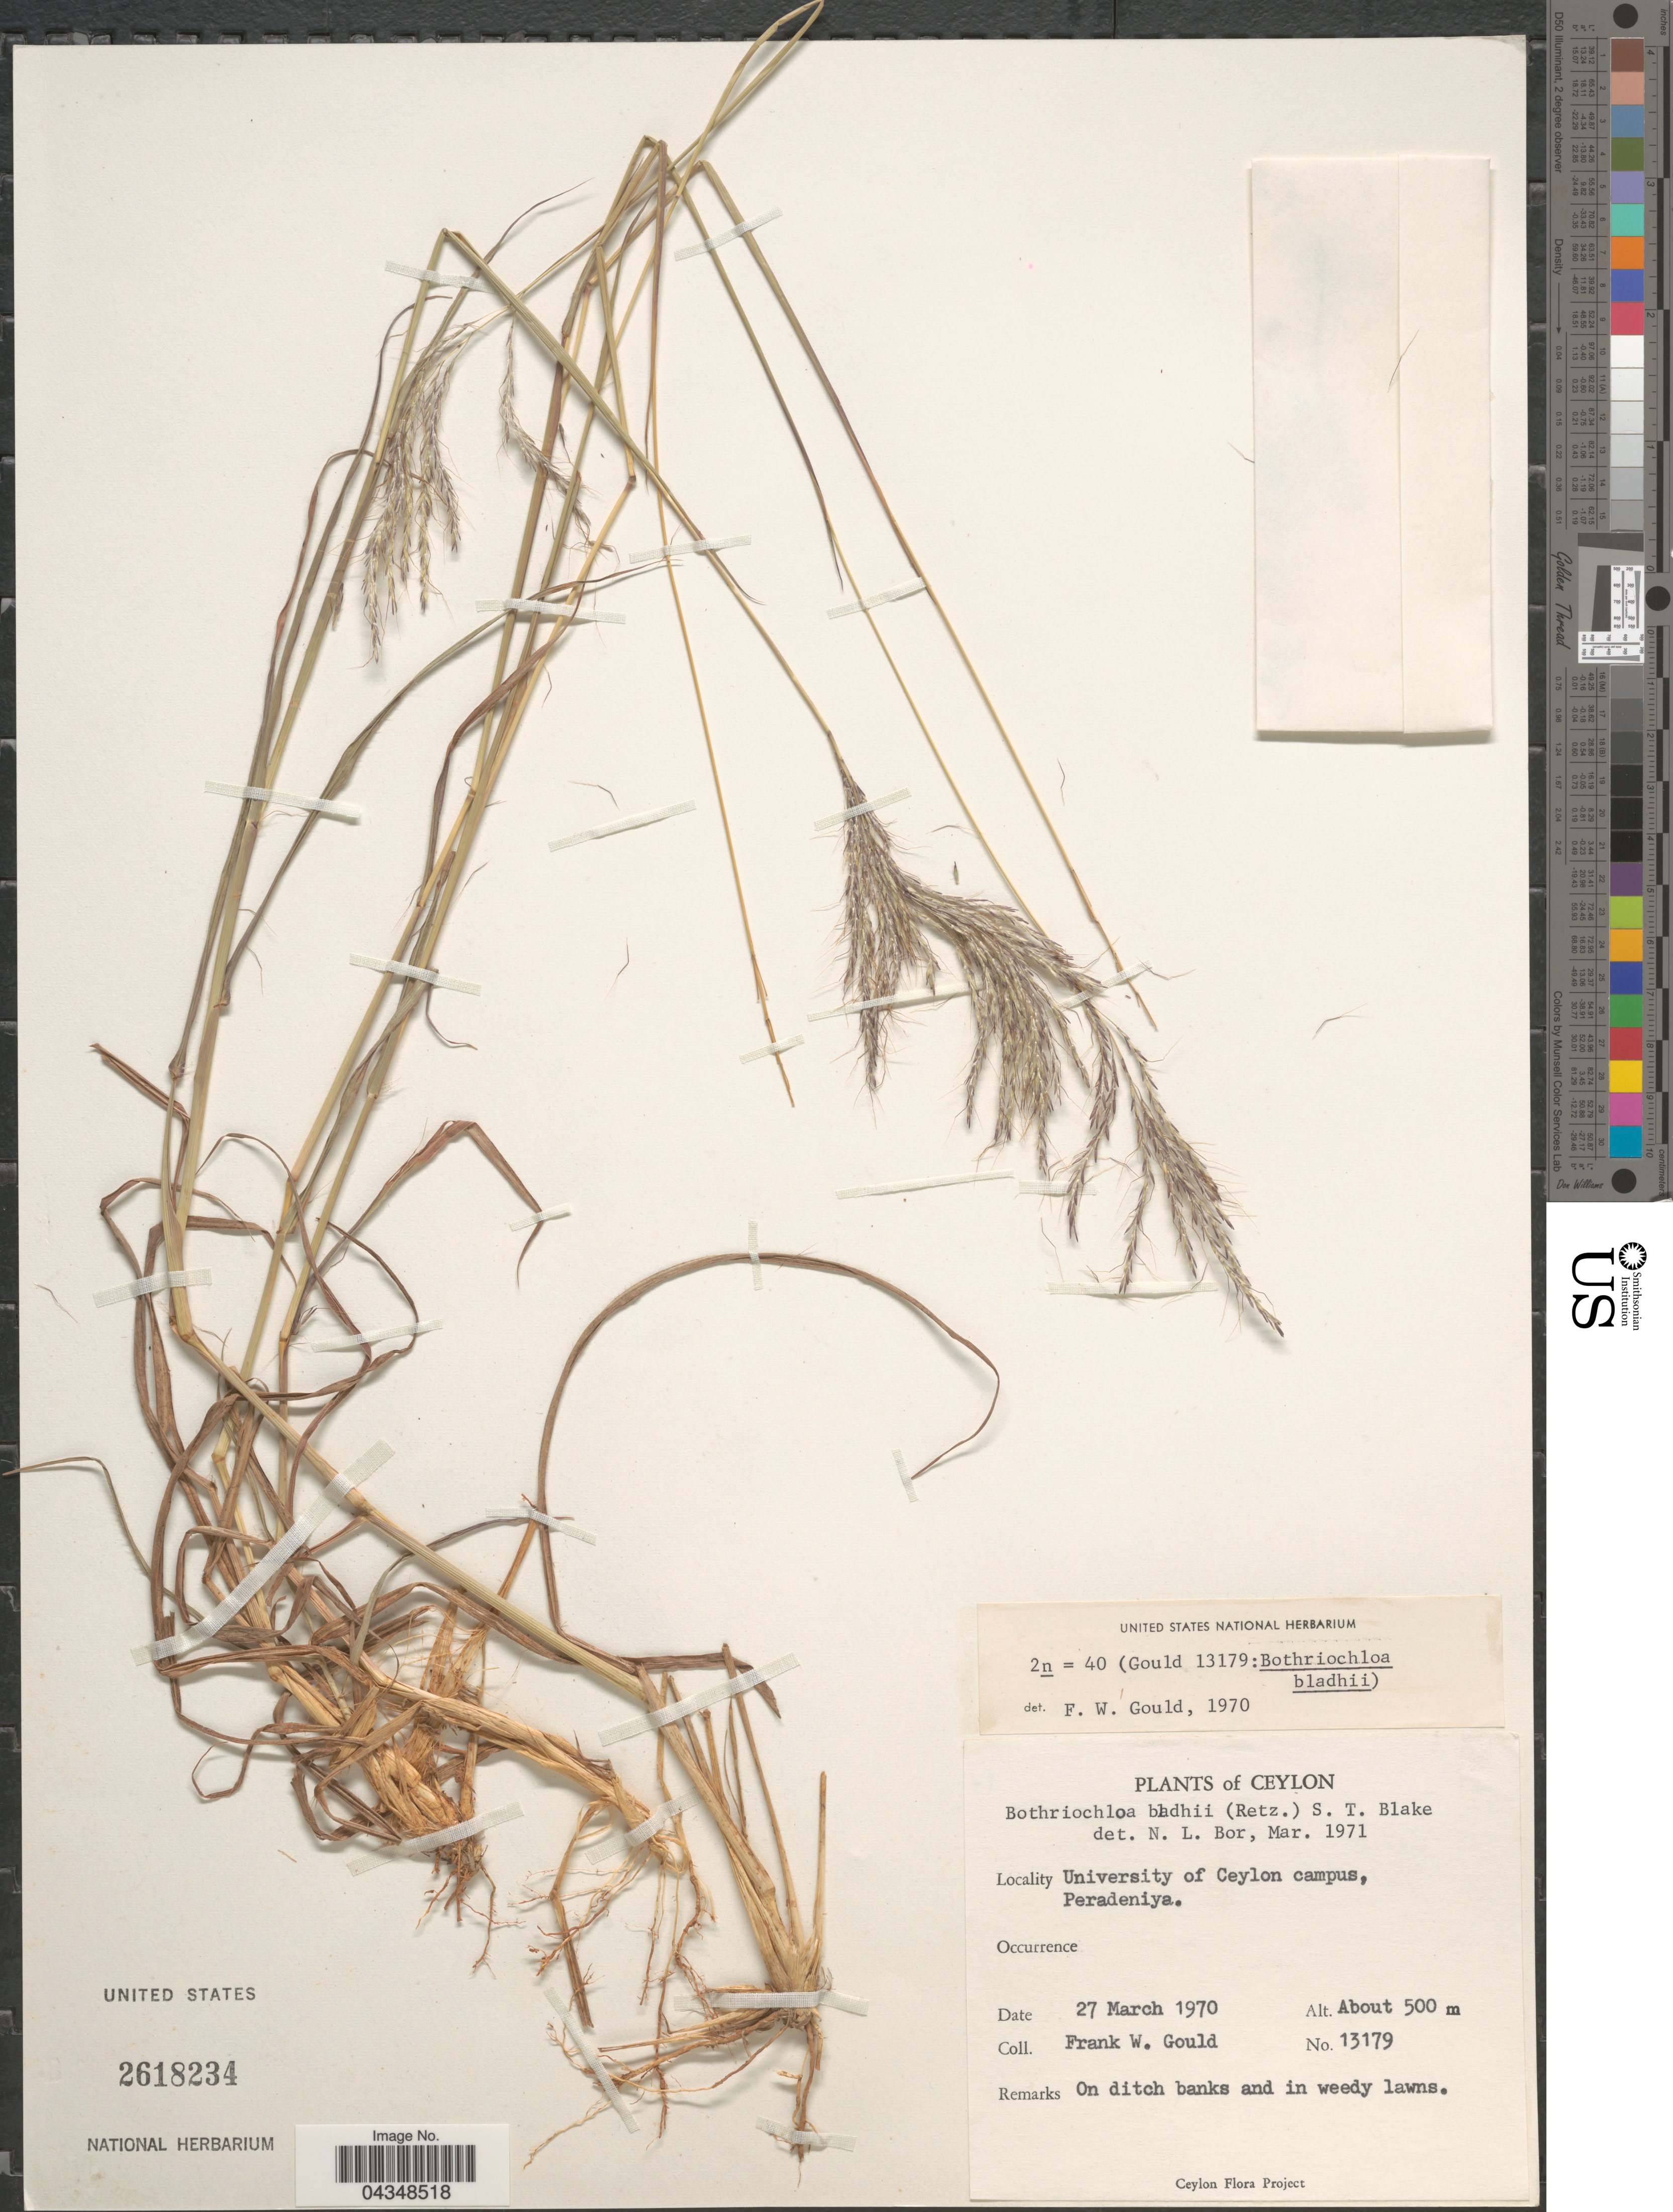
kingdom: Plantae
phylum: Tracheophyta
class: Liliopsida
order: Poales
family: Poaceae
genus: Bothriochloa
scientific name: Bothriochloa bladhii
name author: (Retz.) S.T. Blake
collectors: F. W. Gould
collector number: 13179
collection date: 1970-03-27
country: Sri Lanka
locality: Ceylon. University of Ceylon campus, Peradeniya.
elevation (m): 500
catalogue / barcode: US 2618234